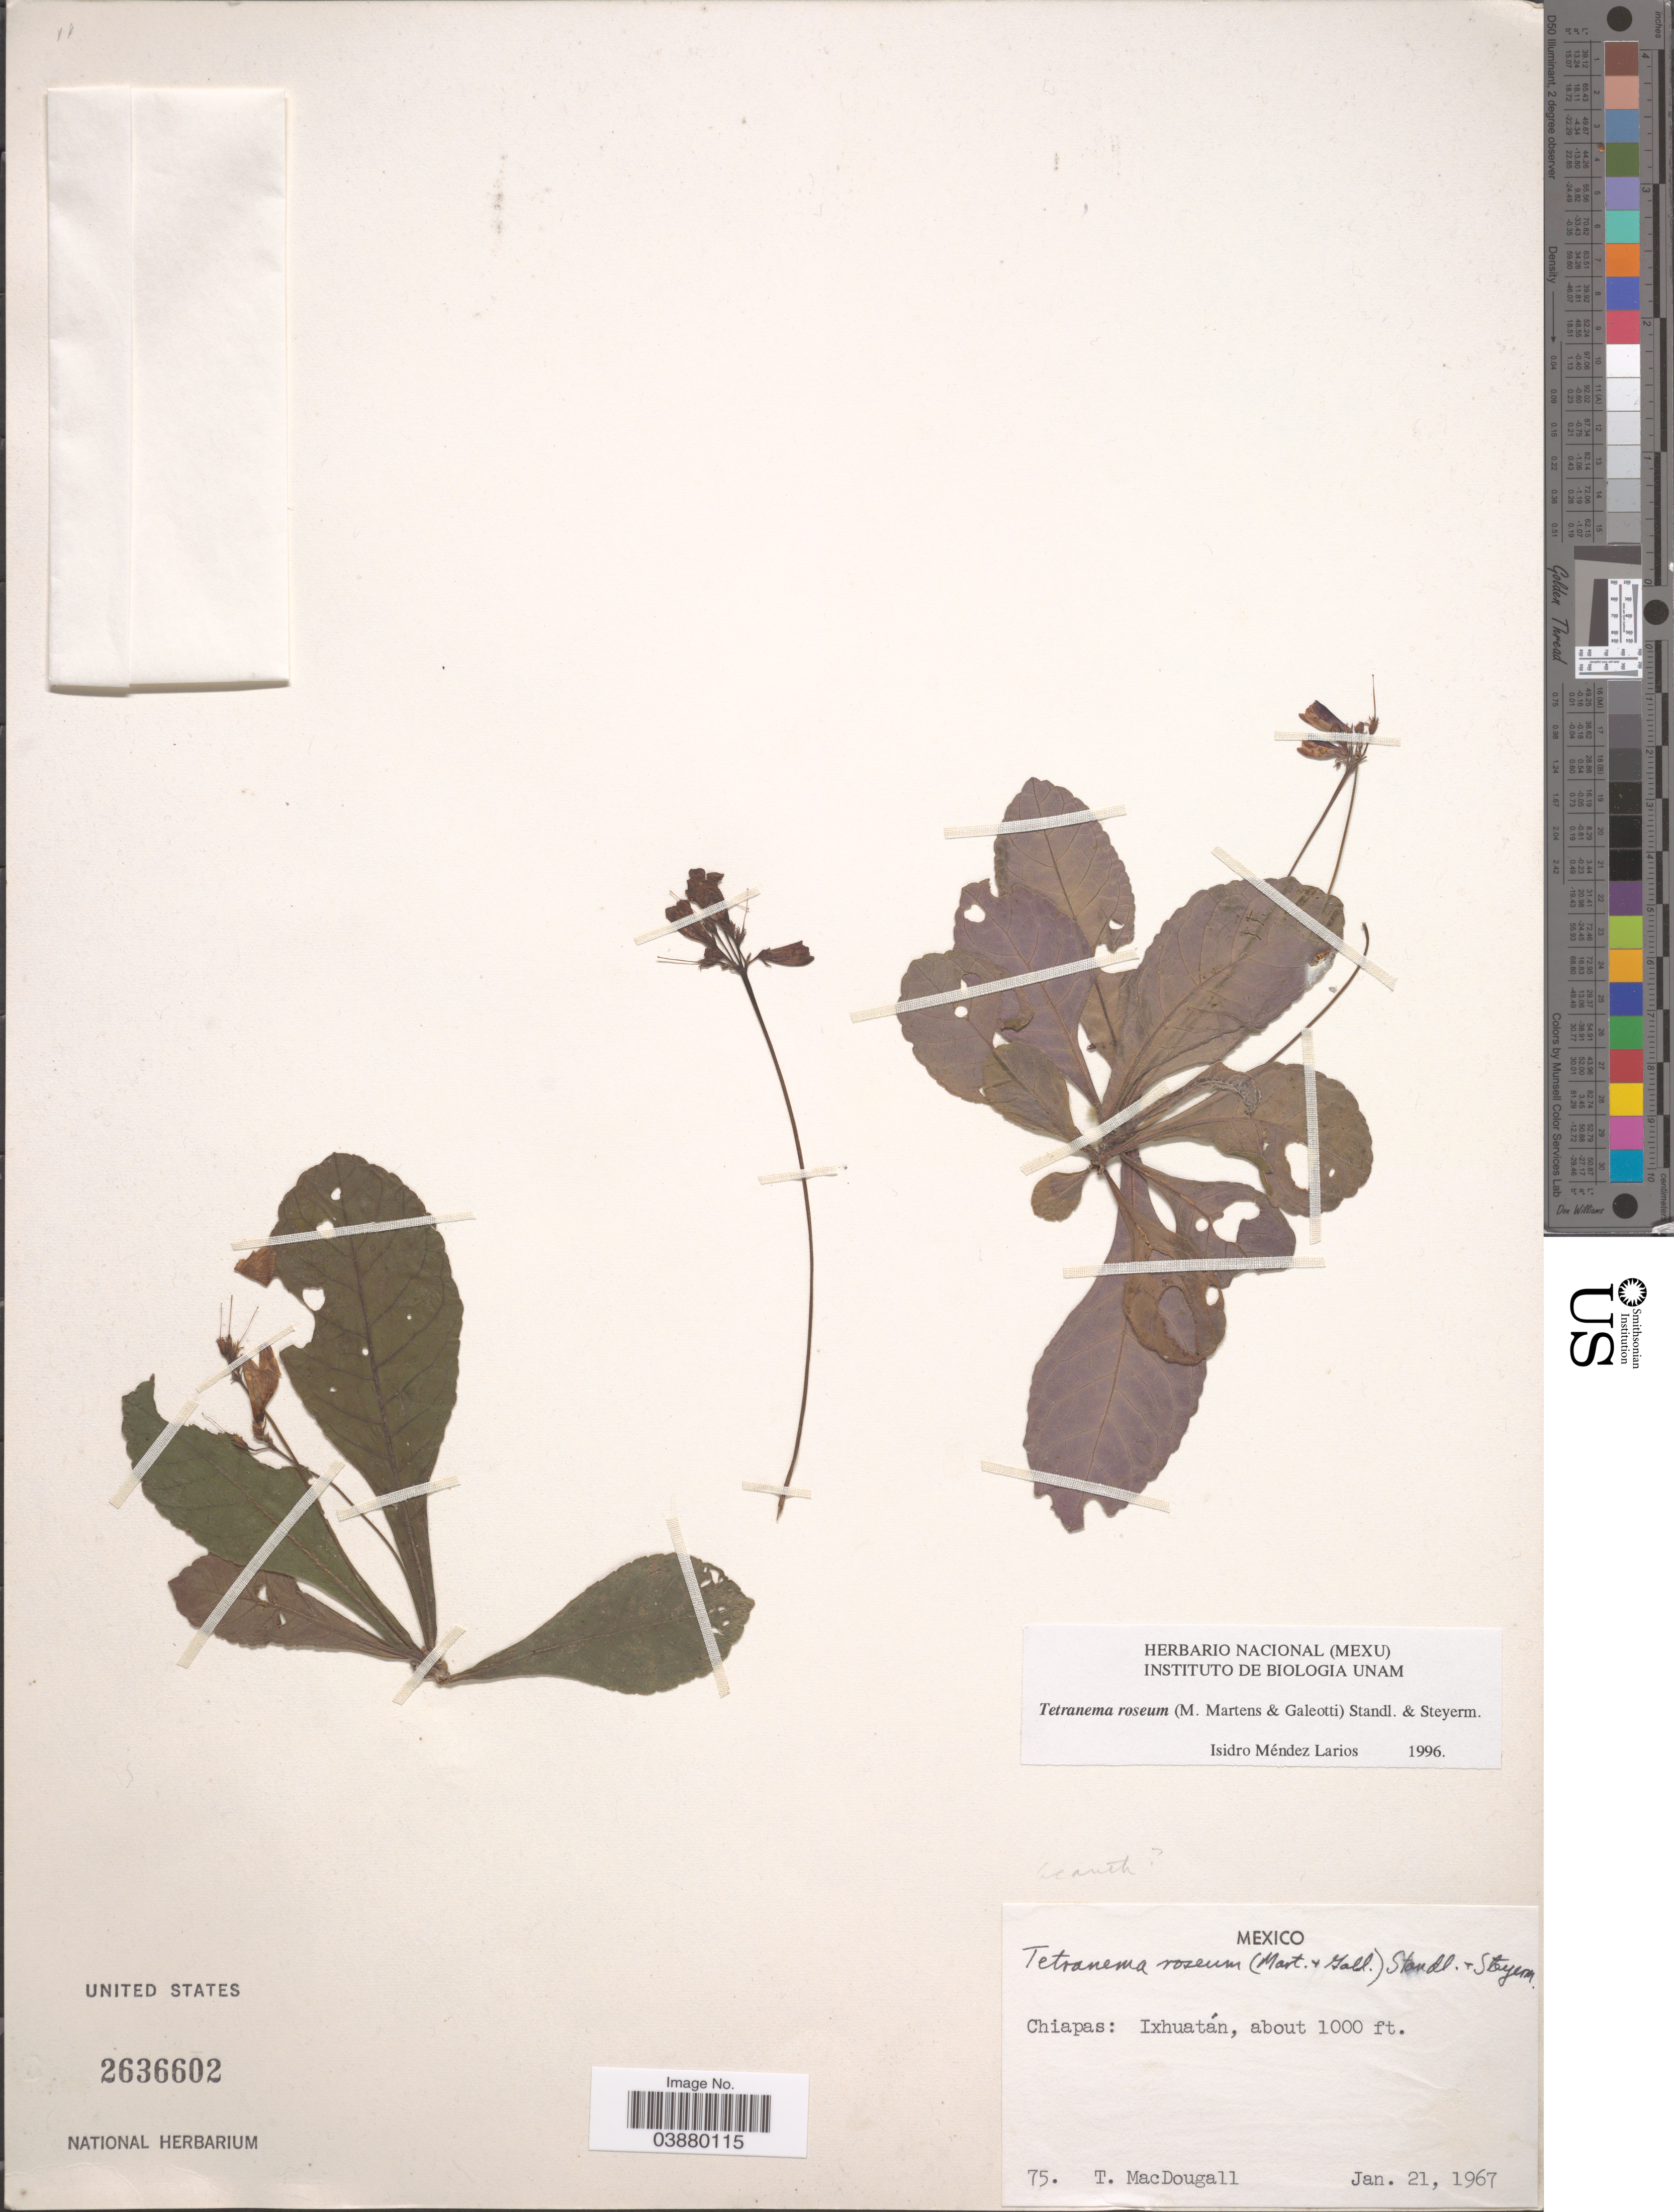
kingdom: Plantae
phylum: Tracheophyta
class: Magnoliopsida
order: Lamiales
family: Plantaginaceae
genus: Tetranema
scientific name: Tetranema roseum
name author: (M. Martens & Galeotti) Standl. & Steyerm.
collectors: T. B. MacDougall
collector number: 75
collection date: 1967-01-21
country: Mexico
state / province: Chiapas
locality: Ixhuatán.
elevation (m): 305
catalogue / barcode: US 2636602